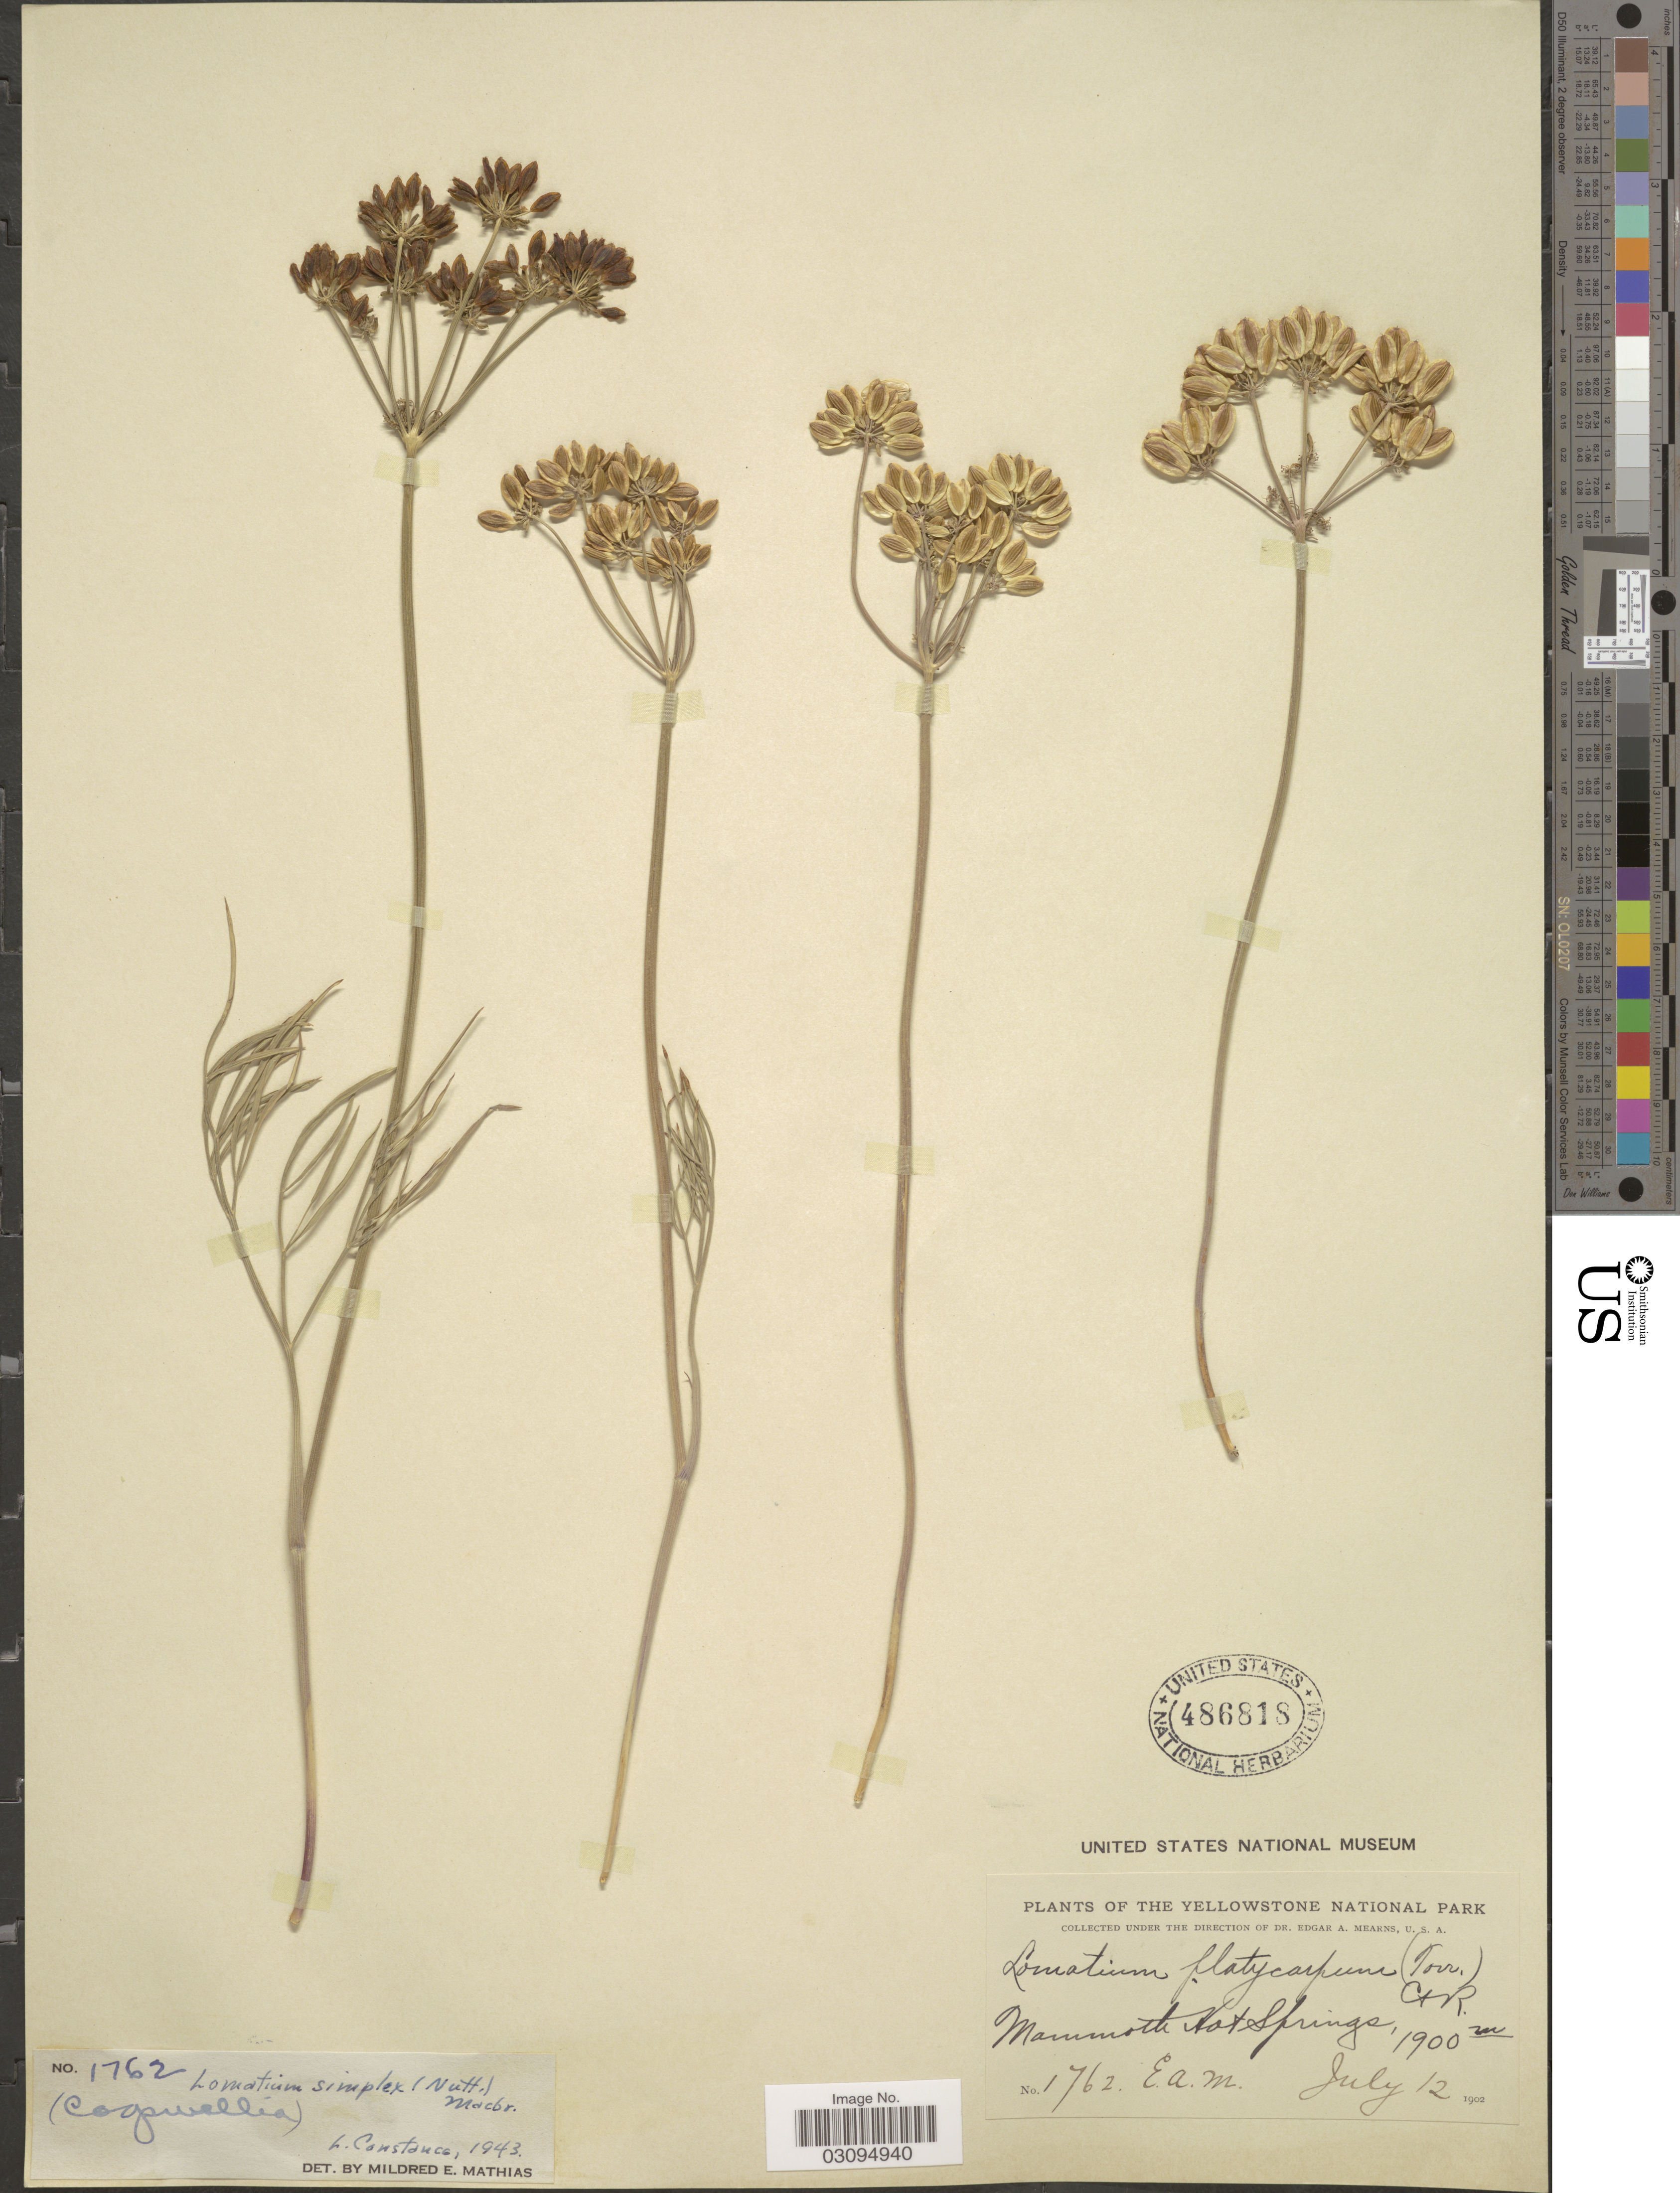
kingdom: Plantae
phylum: Tracheophyta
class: Magnoliopsida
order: Apiales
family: Apiaceae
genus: Lomatium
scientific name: Lomatium platycarpum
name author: (Torr.) J.M. Coult. & Rose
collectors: E. A. Mearns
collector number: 1762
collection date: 1902-07-12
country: United States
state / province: Wyoming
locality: The Yellowstone National Park, Mammoth Hot Springs.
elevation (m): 1900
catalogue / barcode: US 486818